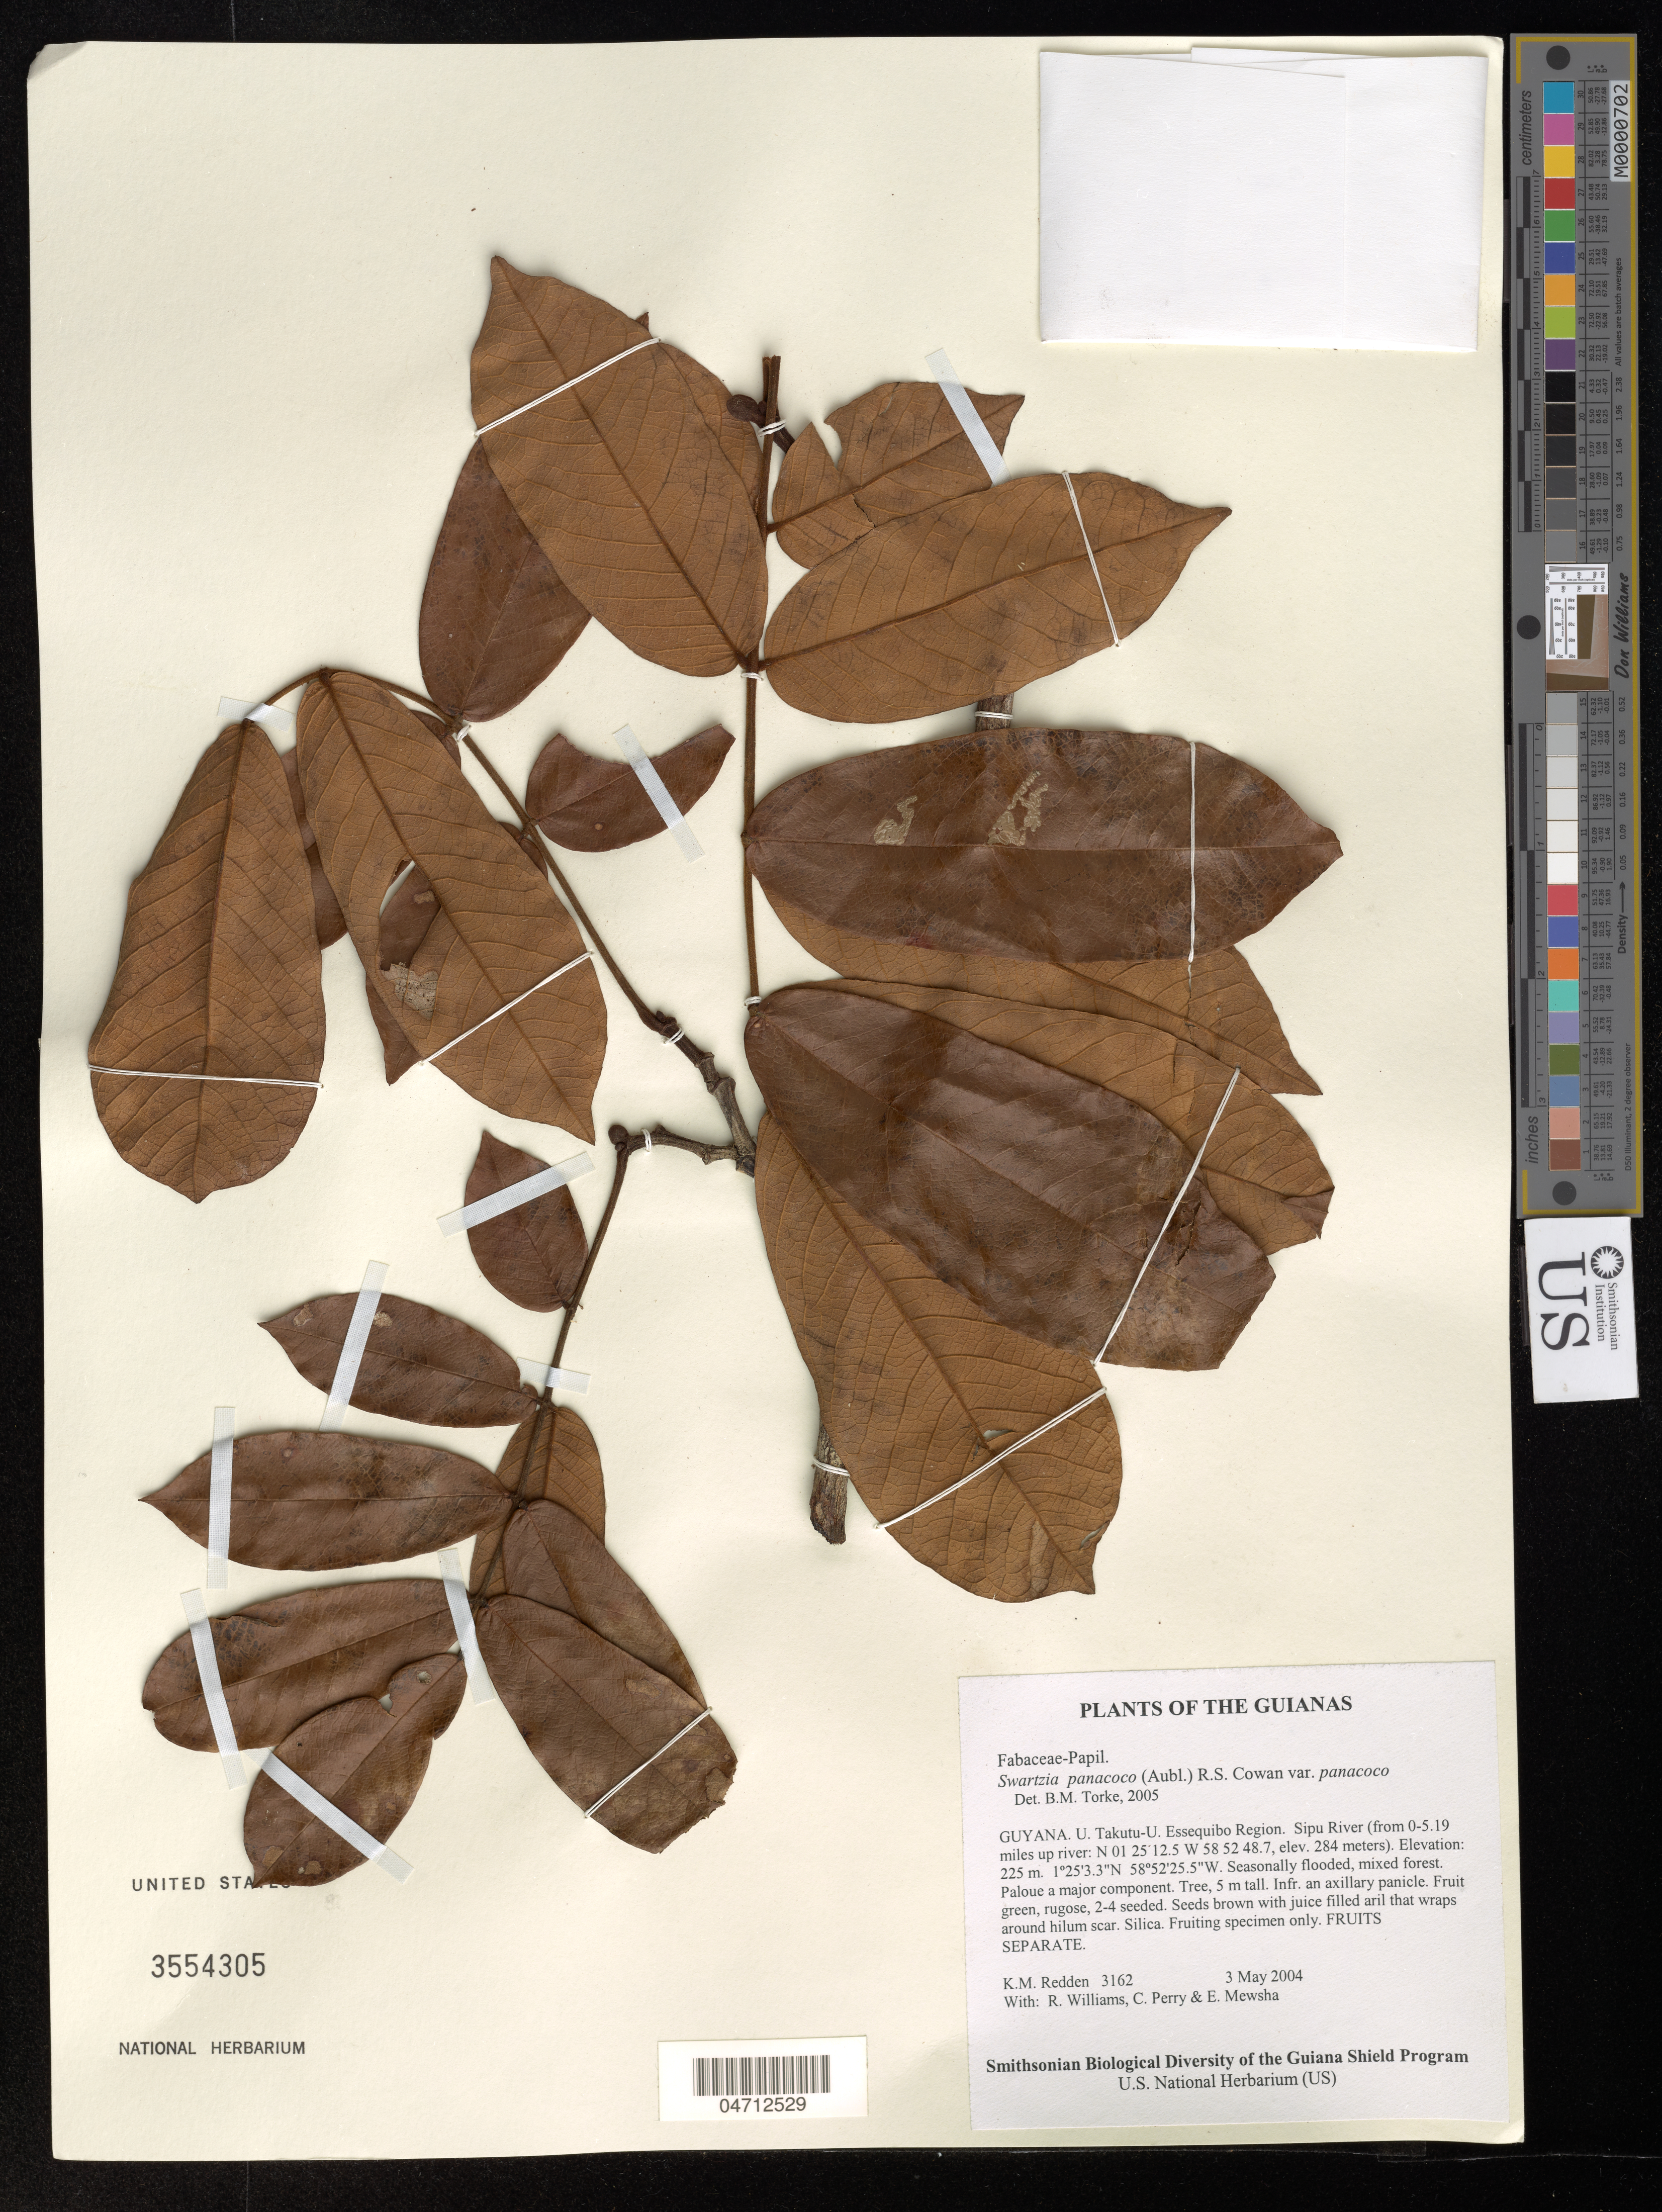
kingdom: Plantae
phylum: Tracheophyta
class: Magnoliopsida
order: Fabales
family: Fabaceae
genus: Swartzia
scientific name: Swartzia panacoco var. panacoco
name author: (Aubl.) R.S. Cowan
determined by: Torke, B. M., (MO)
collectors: K. M. Redden, R. Williams, C. Perry & E. Mewsha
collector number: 3162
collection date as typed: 3 May 2004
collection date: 2004-05-03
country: Guyana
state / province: U. Takutu-U. Essequibo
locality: Sipu River (from 0-5.19 miles up river: N 01 25 12.5 W 58 52 48.7, elev. 284 meters)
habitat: Seasonally flooded, mixed forest. Paloue a major component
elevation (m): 225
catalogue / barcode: US 3554305